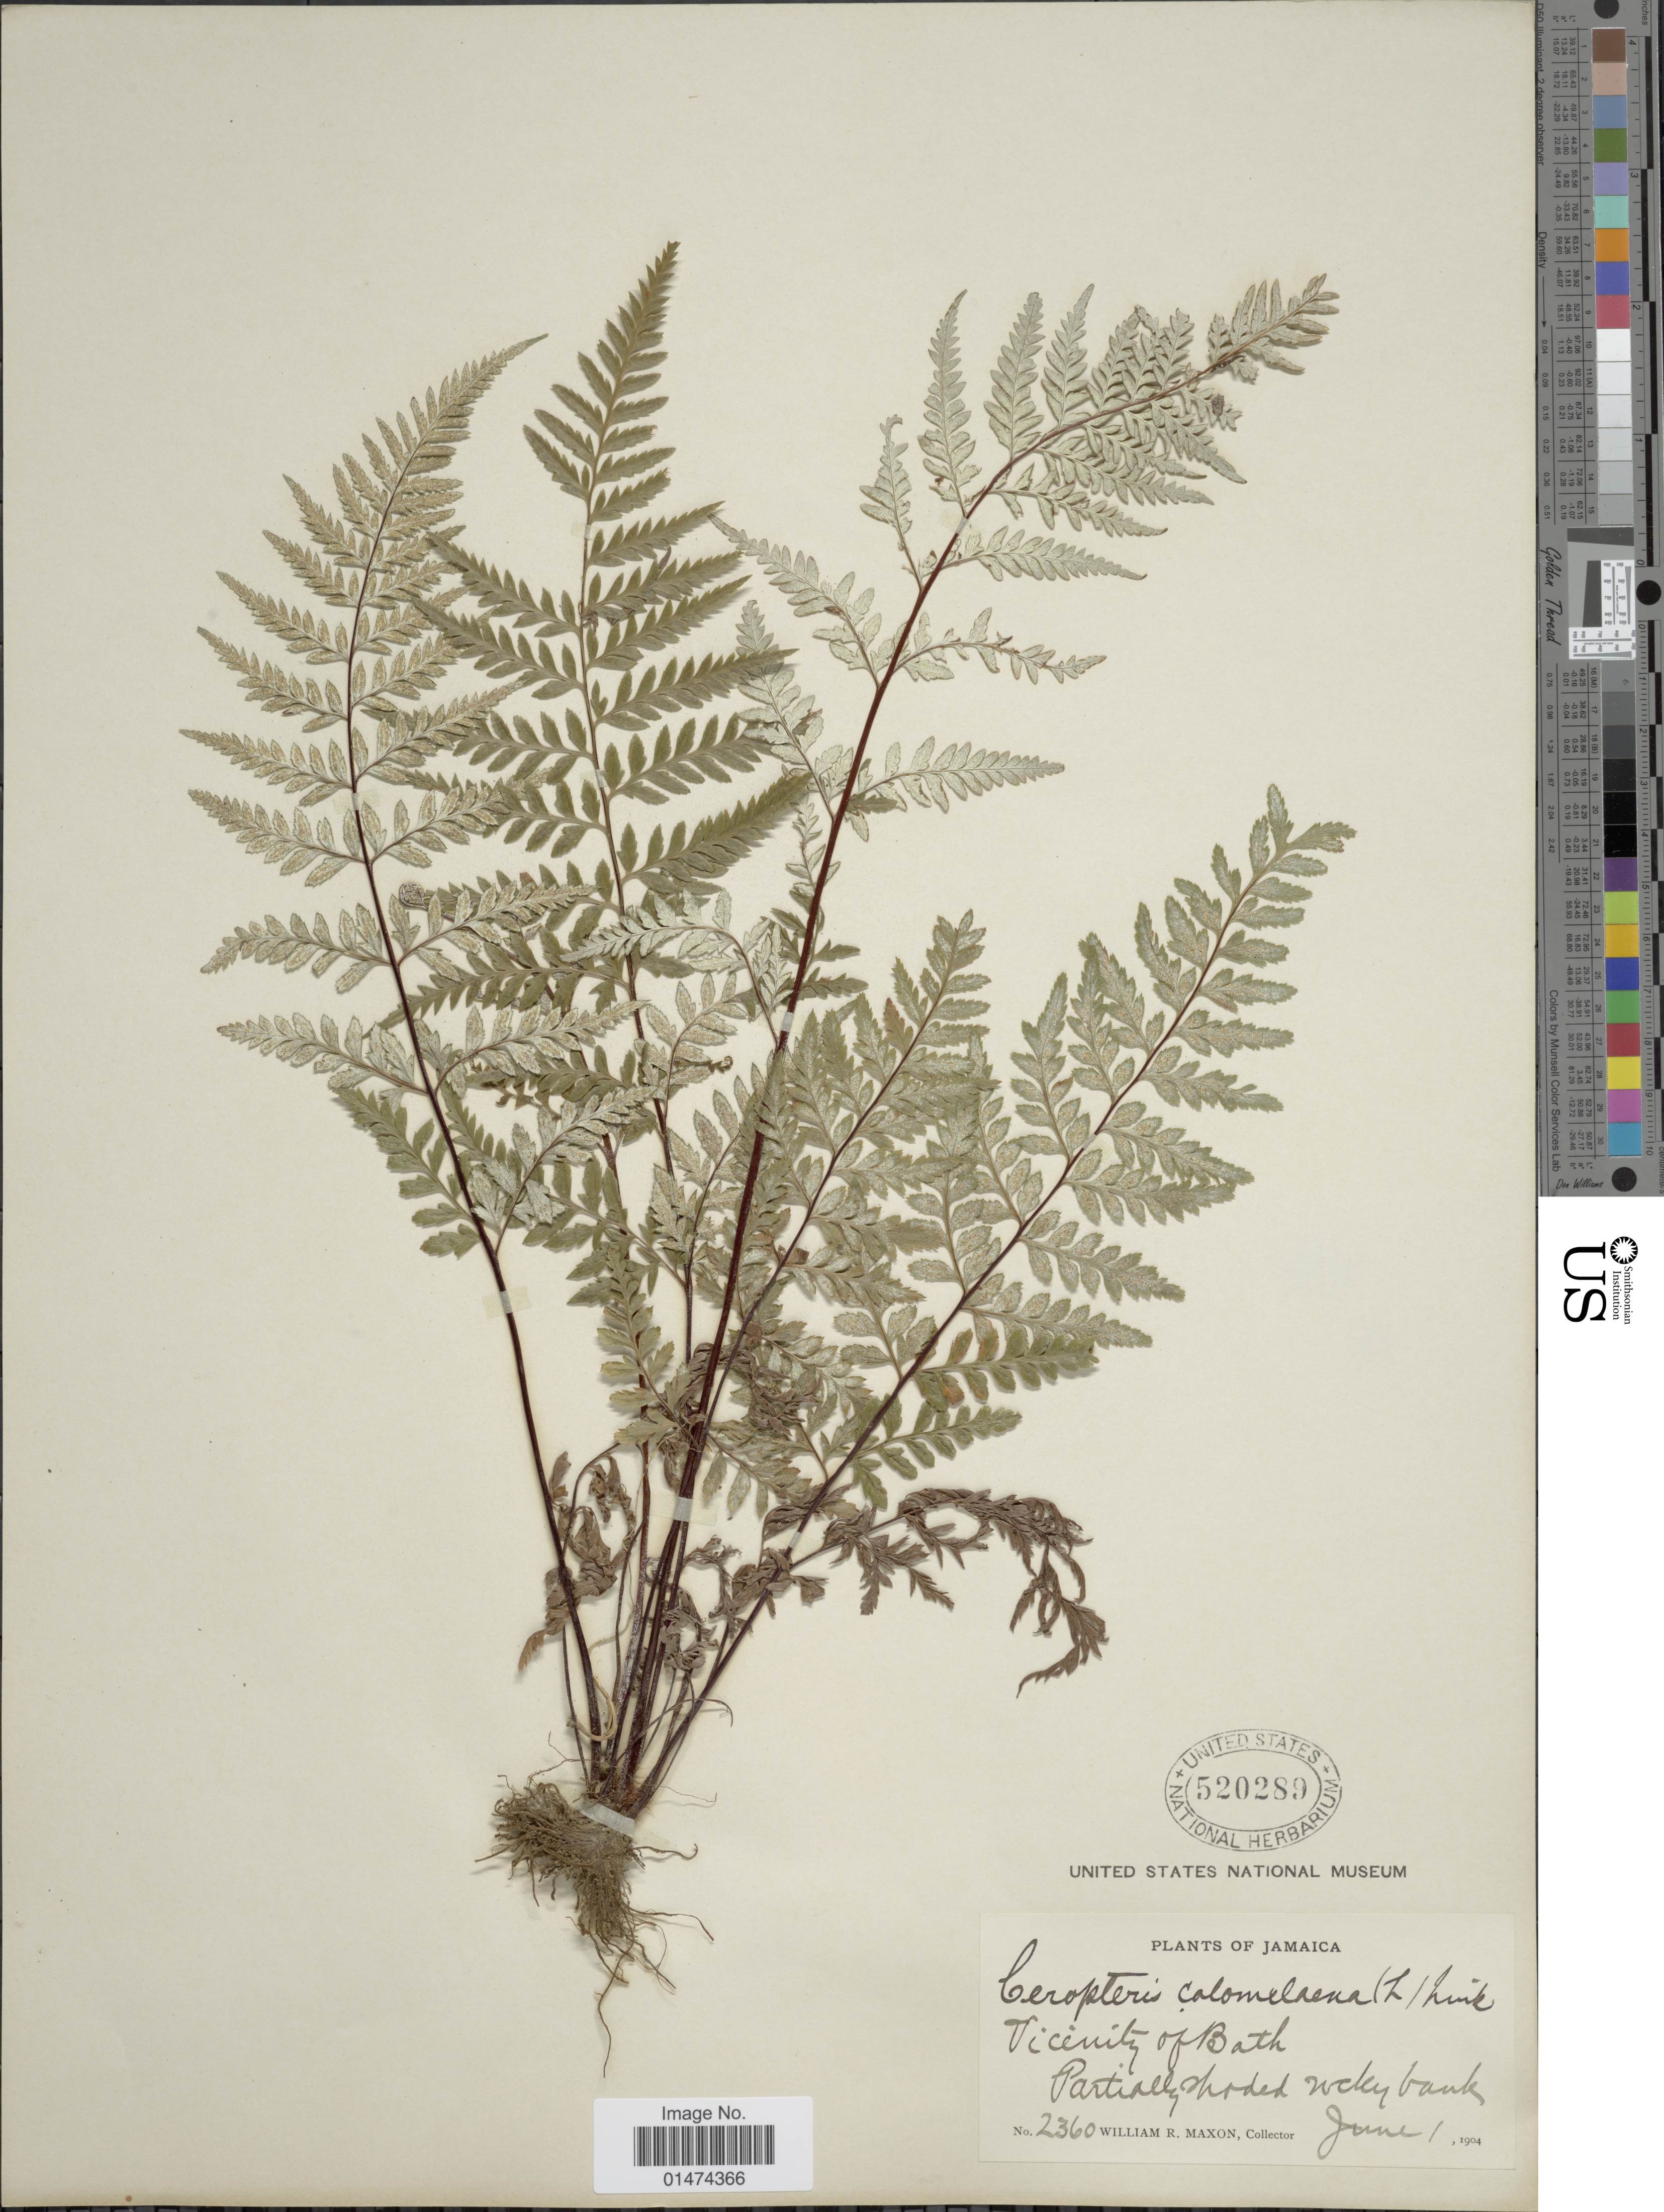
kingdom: Plantae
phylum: Tracheophyta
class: Polypodiopsida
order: Polypodiales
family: Pteridaceae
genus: Pityrogramma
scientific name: Pityrogramma calomelanos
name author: (L.) Link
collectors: W. R. Maxon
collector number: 2360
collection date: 1904-06-01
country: Jamaica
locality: Vicinity ofBath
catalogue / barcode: US 520289